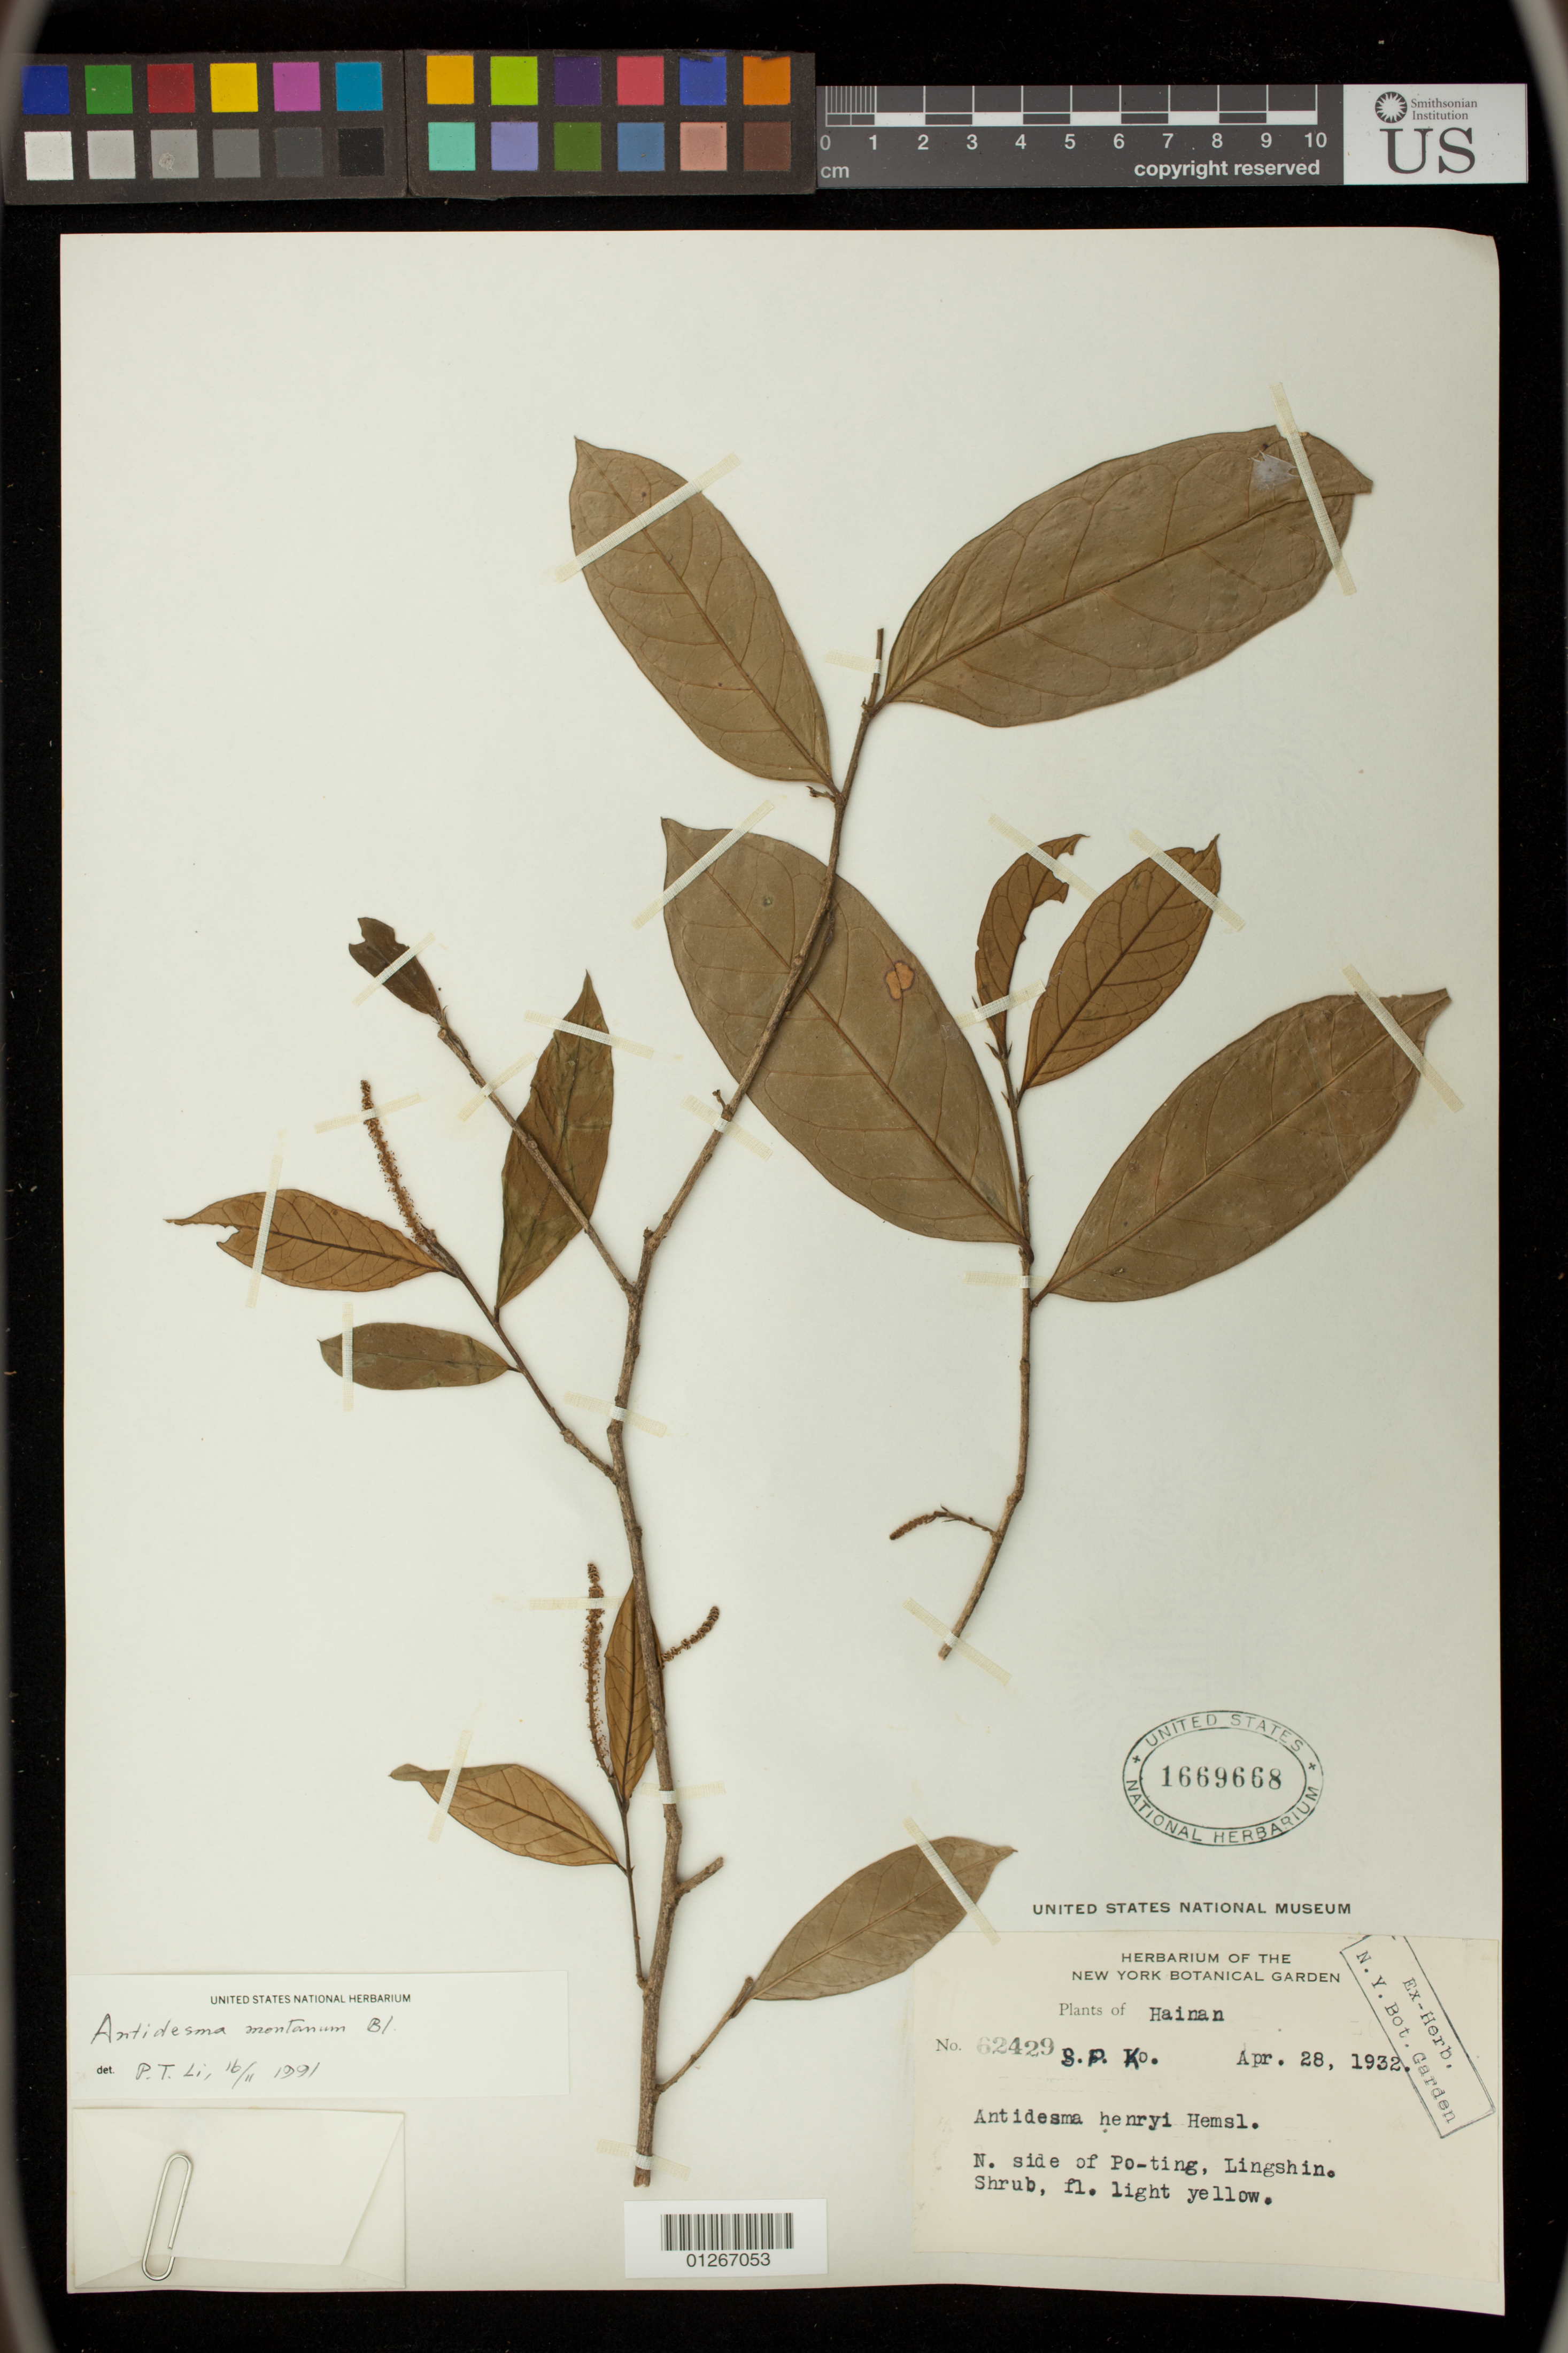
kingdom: Plantae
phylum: Tracheophyta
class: Magnoliopsida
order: Malpighiales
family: Phyllanthaceae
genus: Antidesma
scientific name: Antidesma montanum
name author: Blume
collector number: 62429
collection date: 1932-04-28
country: China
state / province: Hainan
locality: N. side of Po-ting Lingshin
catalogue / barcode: US 1669668